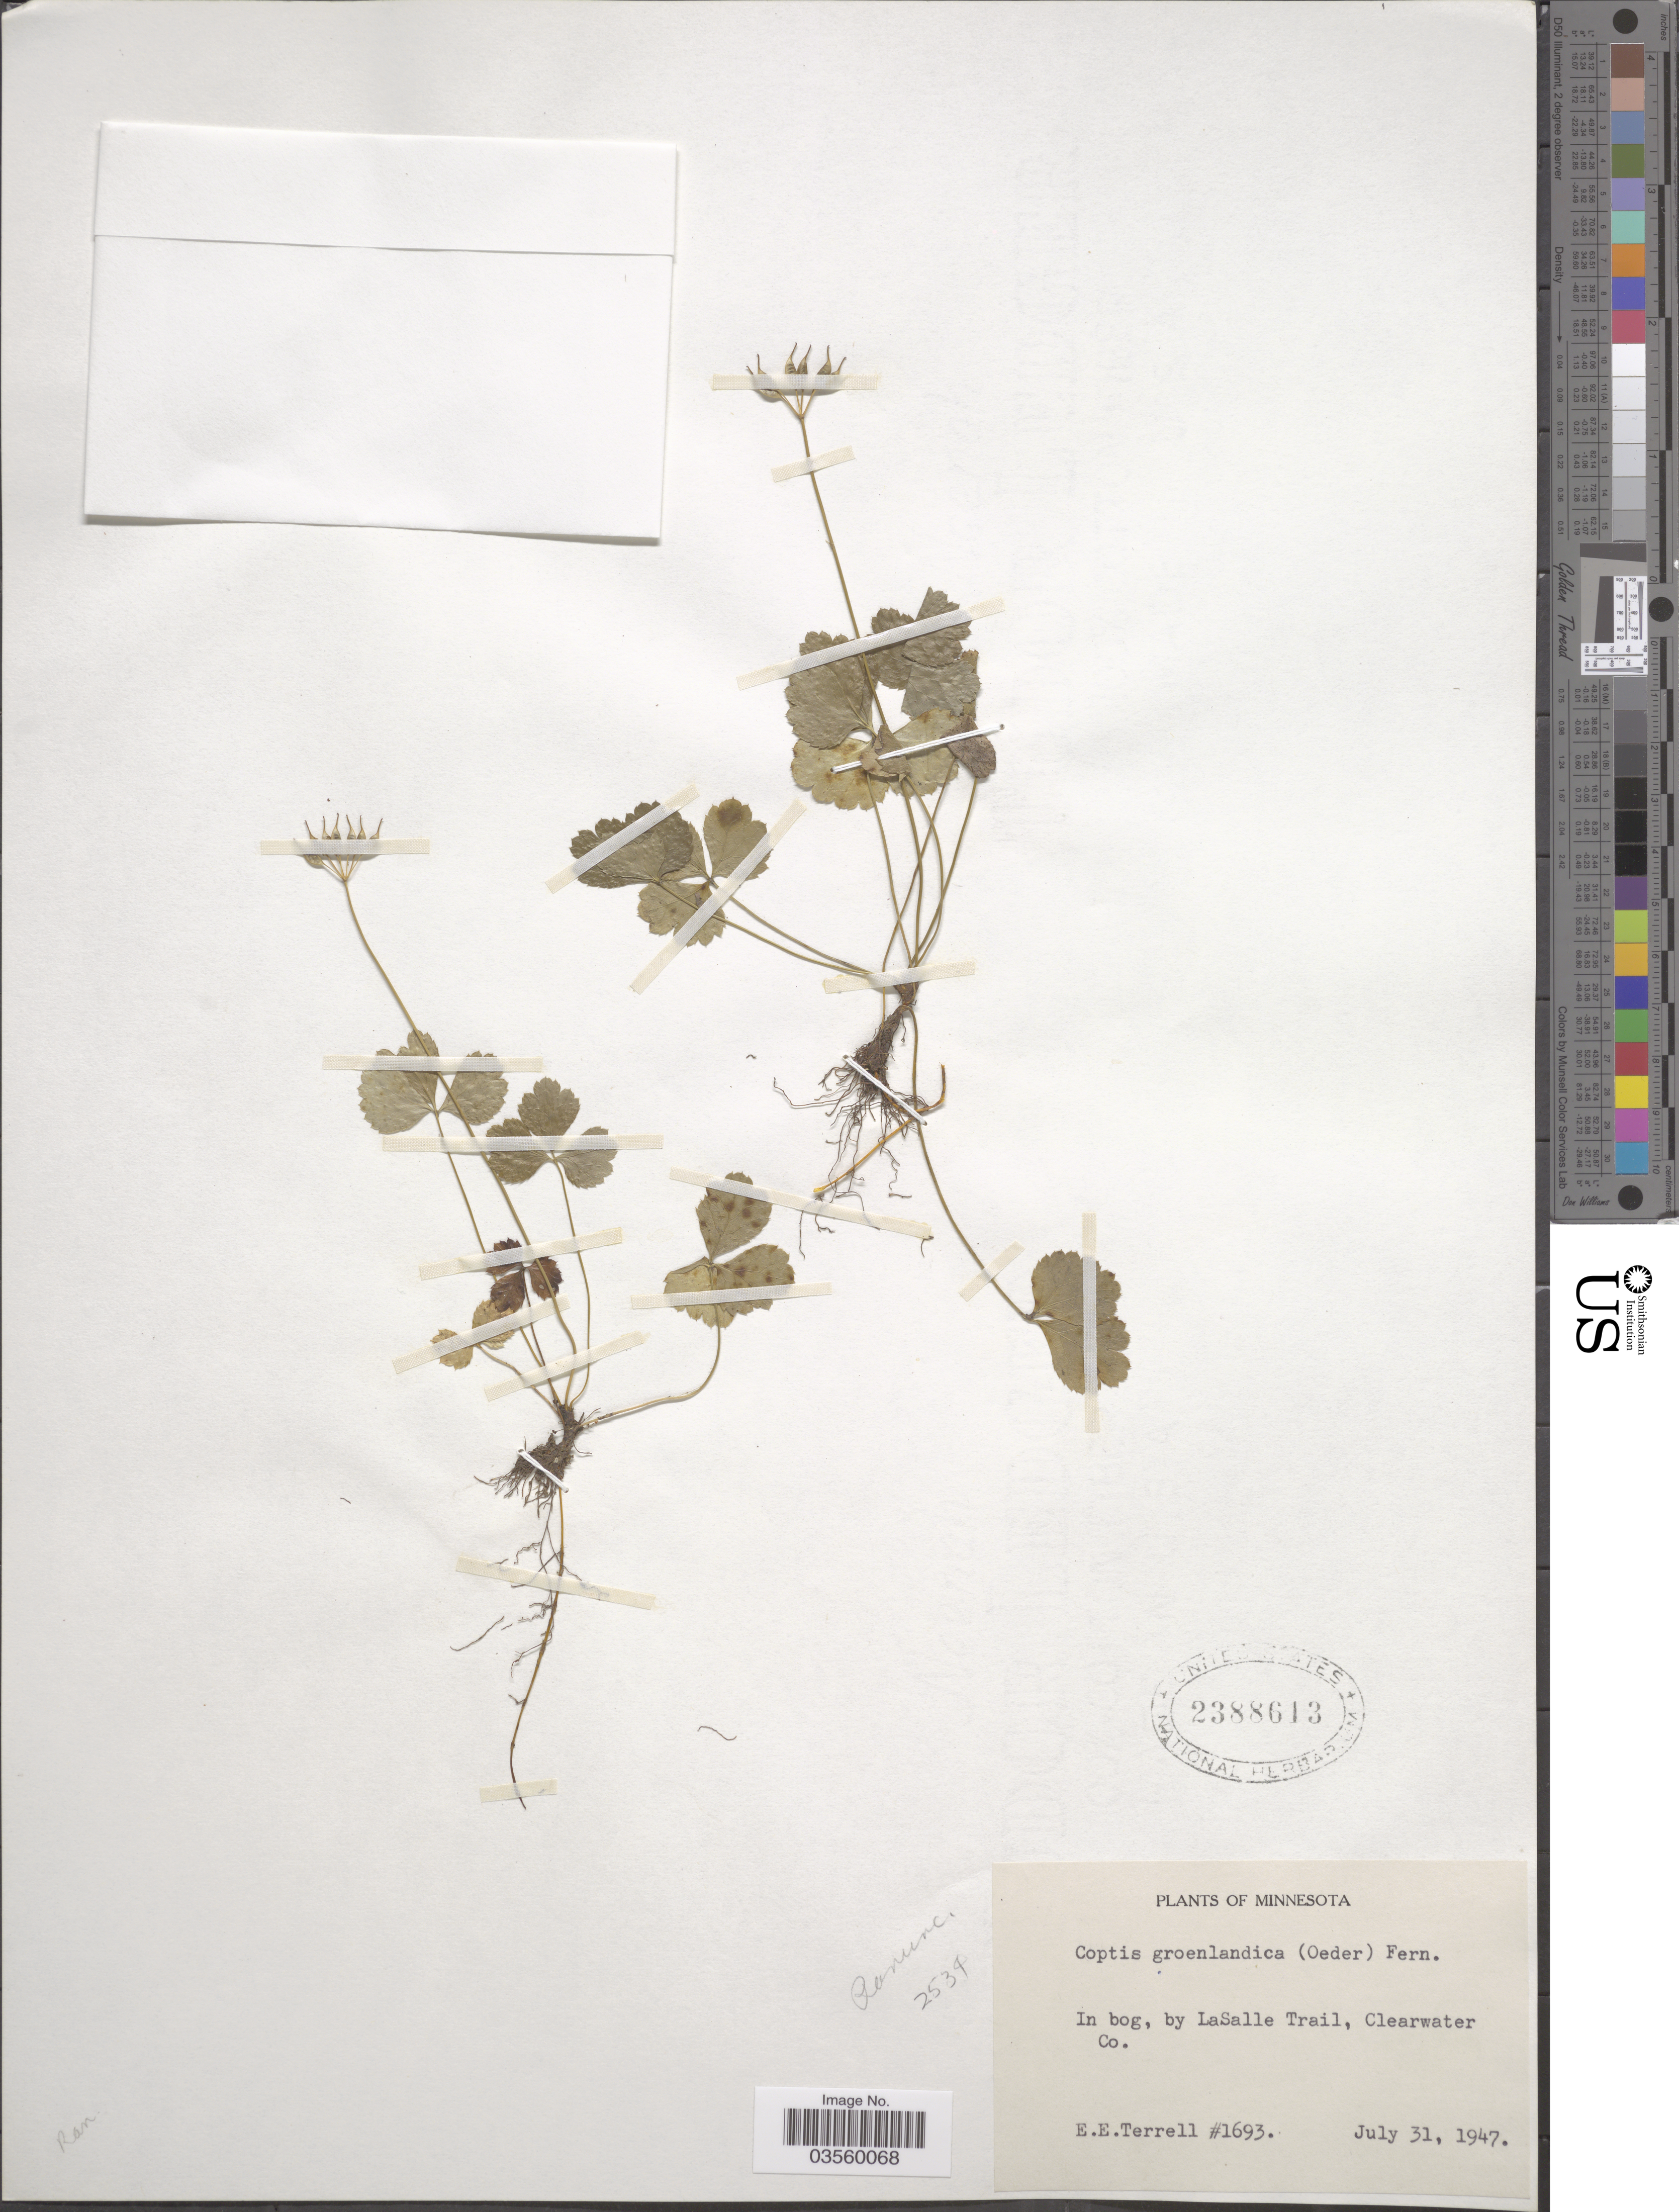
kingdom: Plantae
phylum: Tracheophyta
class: Magnoliopsida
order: Ranunculales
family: Ranunculaceae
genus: Coptis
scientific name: Coptis trifolia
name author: (L.) Salisb.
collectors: E. E. Terrell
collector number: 1693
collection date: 1947-07-31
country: United States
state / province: Minnesota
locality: By LaSalle Trail, Clearwater Co.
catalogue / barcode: US 2388613